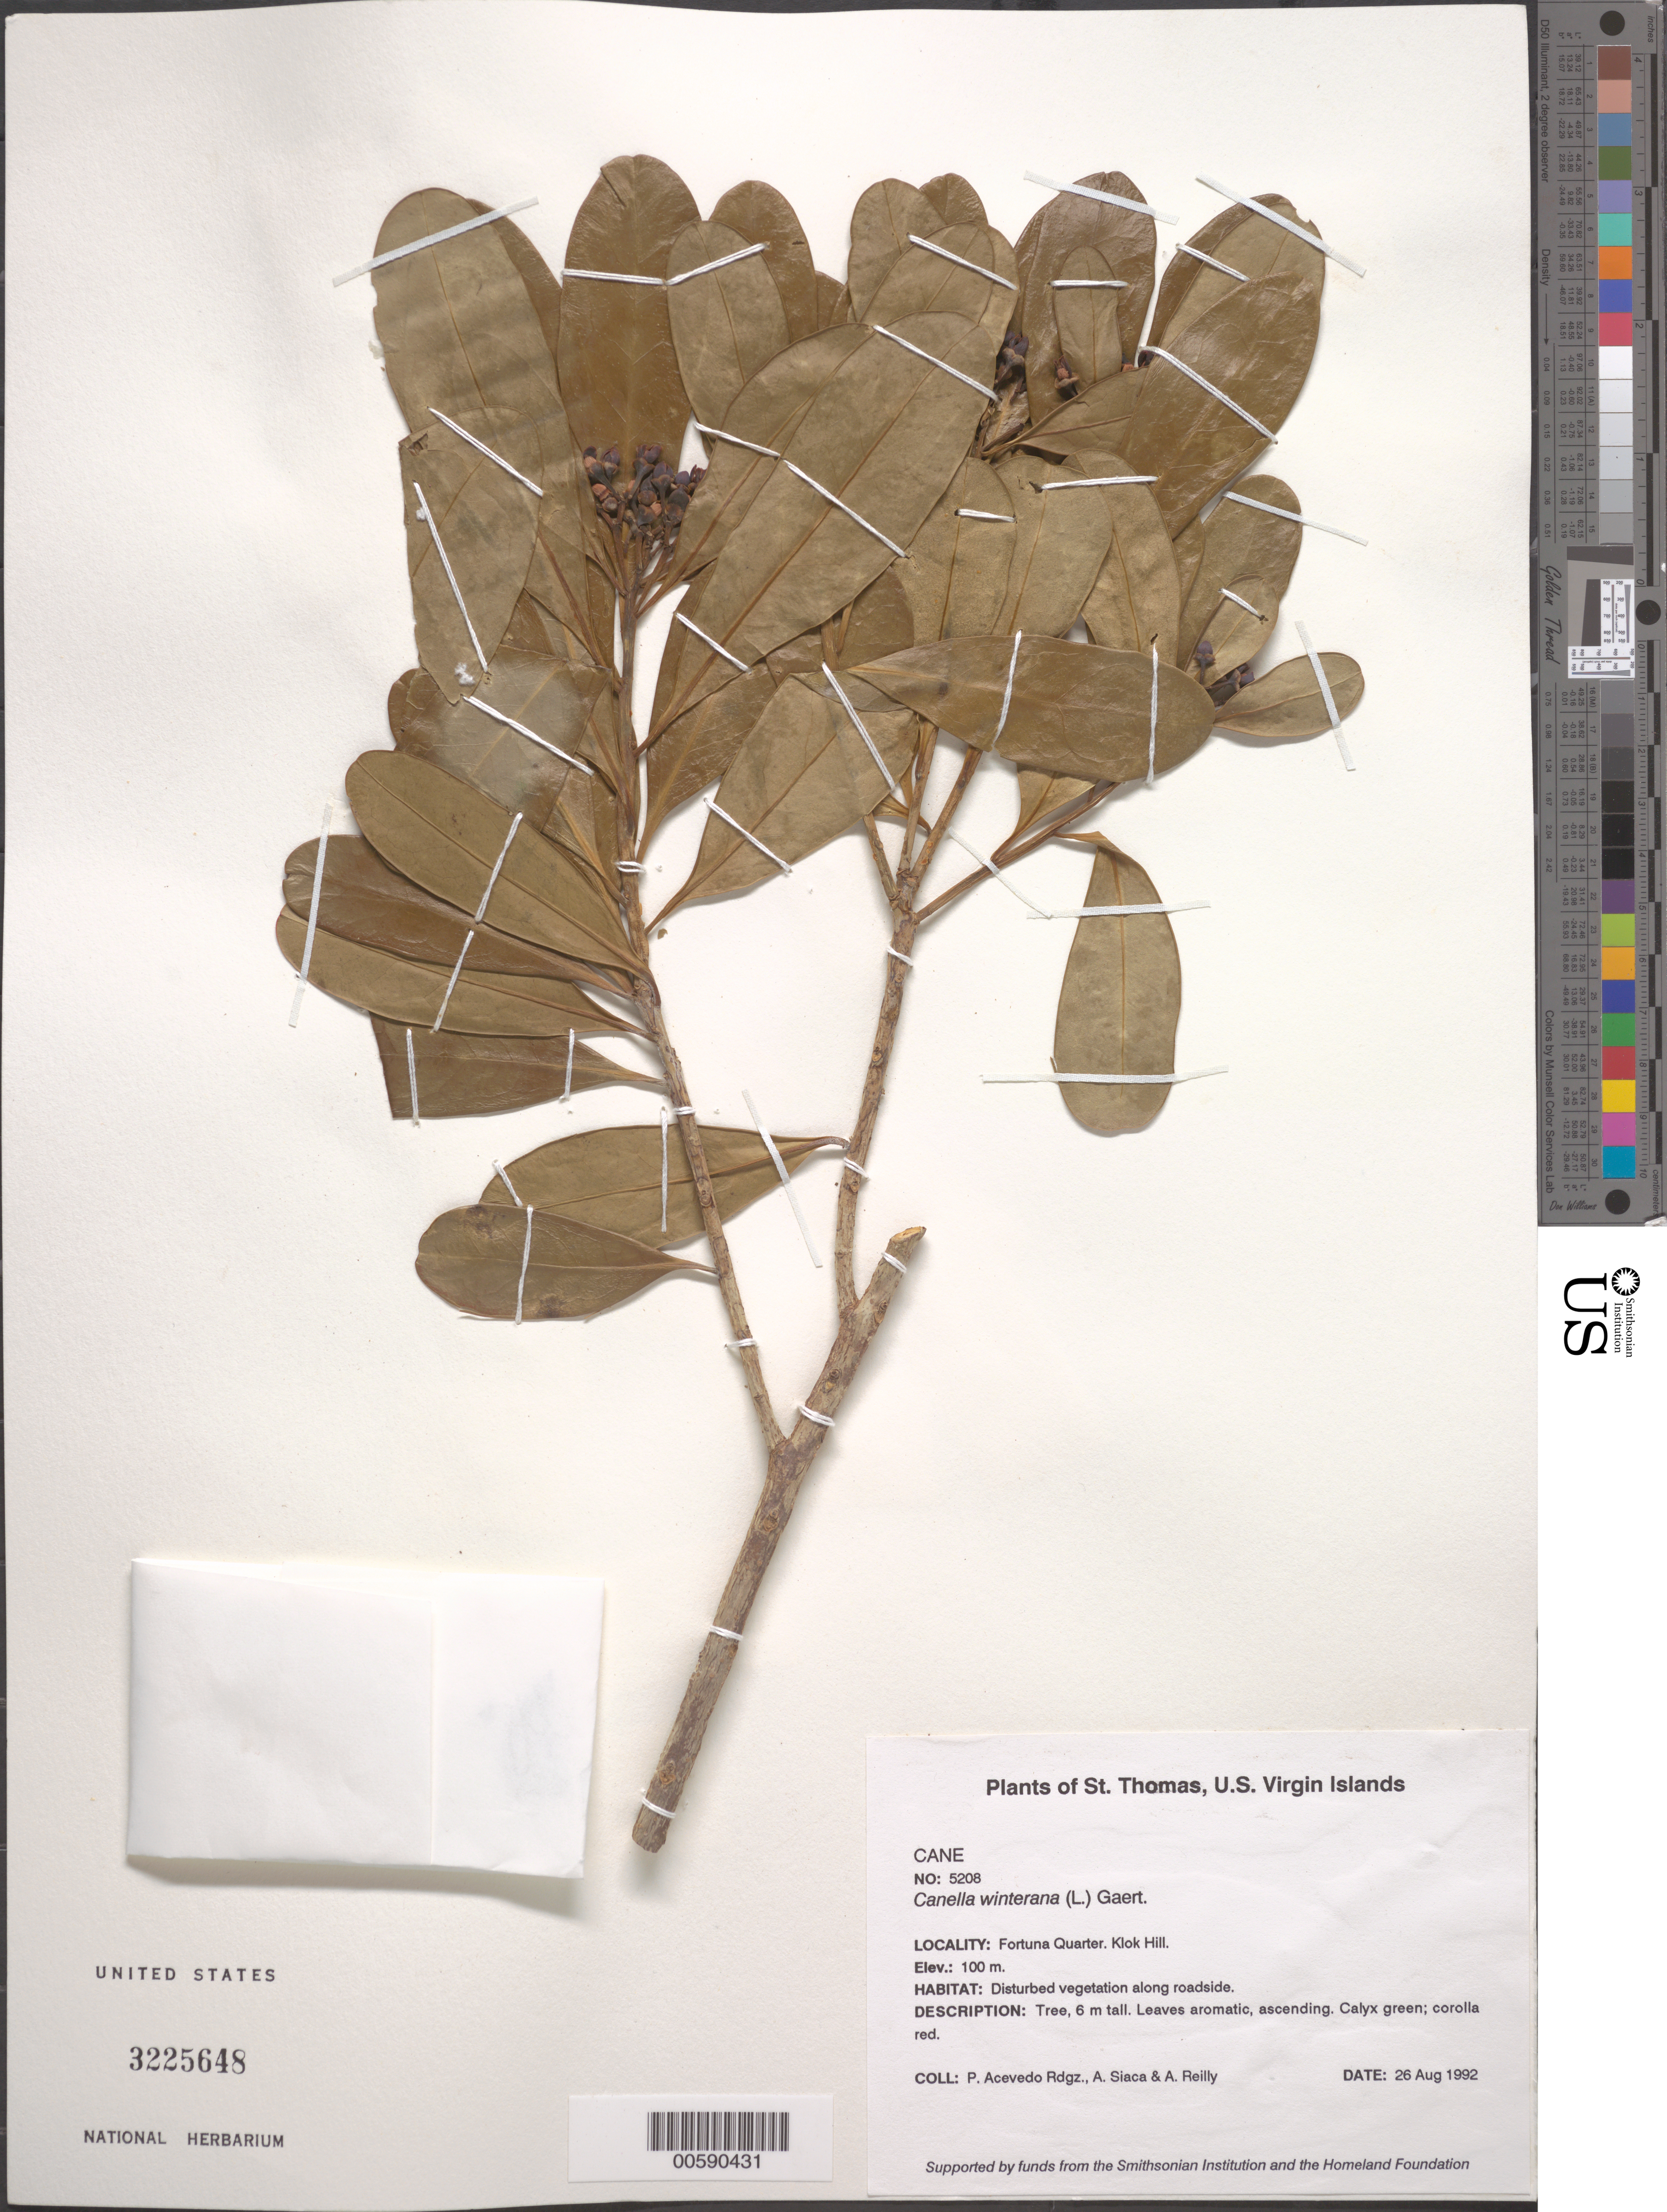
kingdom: Plantae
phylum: Tracheophyta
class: Magnoliopsida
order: Canellales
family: Canellaceae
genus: Canella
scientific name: Canella winterana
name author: (L.) Gaertn.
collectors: P. Acevedo-Rodr., A. Siaca & A. Reilly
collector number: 5208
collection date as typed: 26 Aug 1992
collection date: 1992-08-26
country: U.S. Virgin Islands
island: St. Thomas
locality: Fortuna Quarter. Klok Hill.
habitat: Disturbed vegetation along roadside.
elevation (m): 100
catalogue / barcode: US 3225648